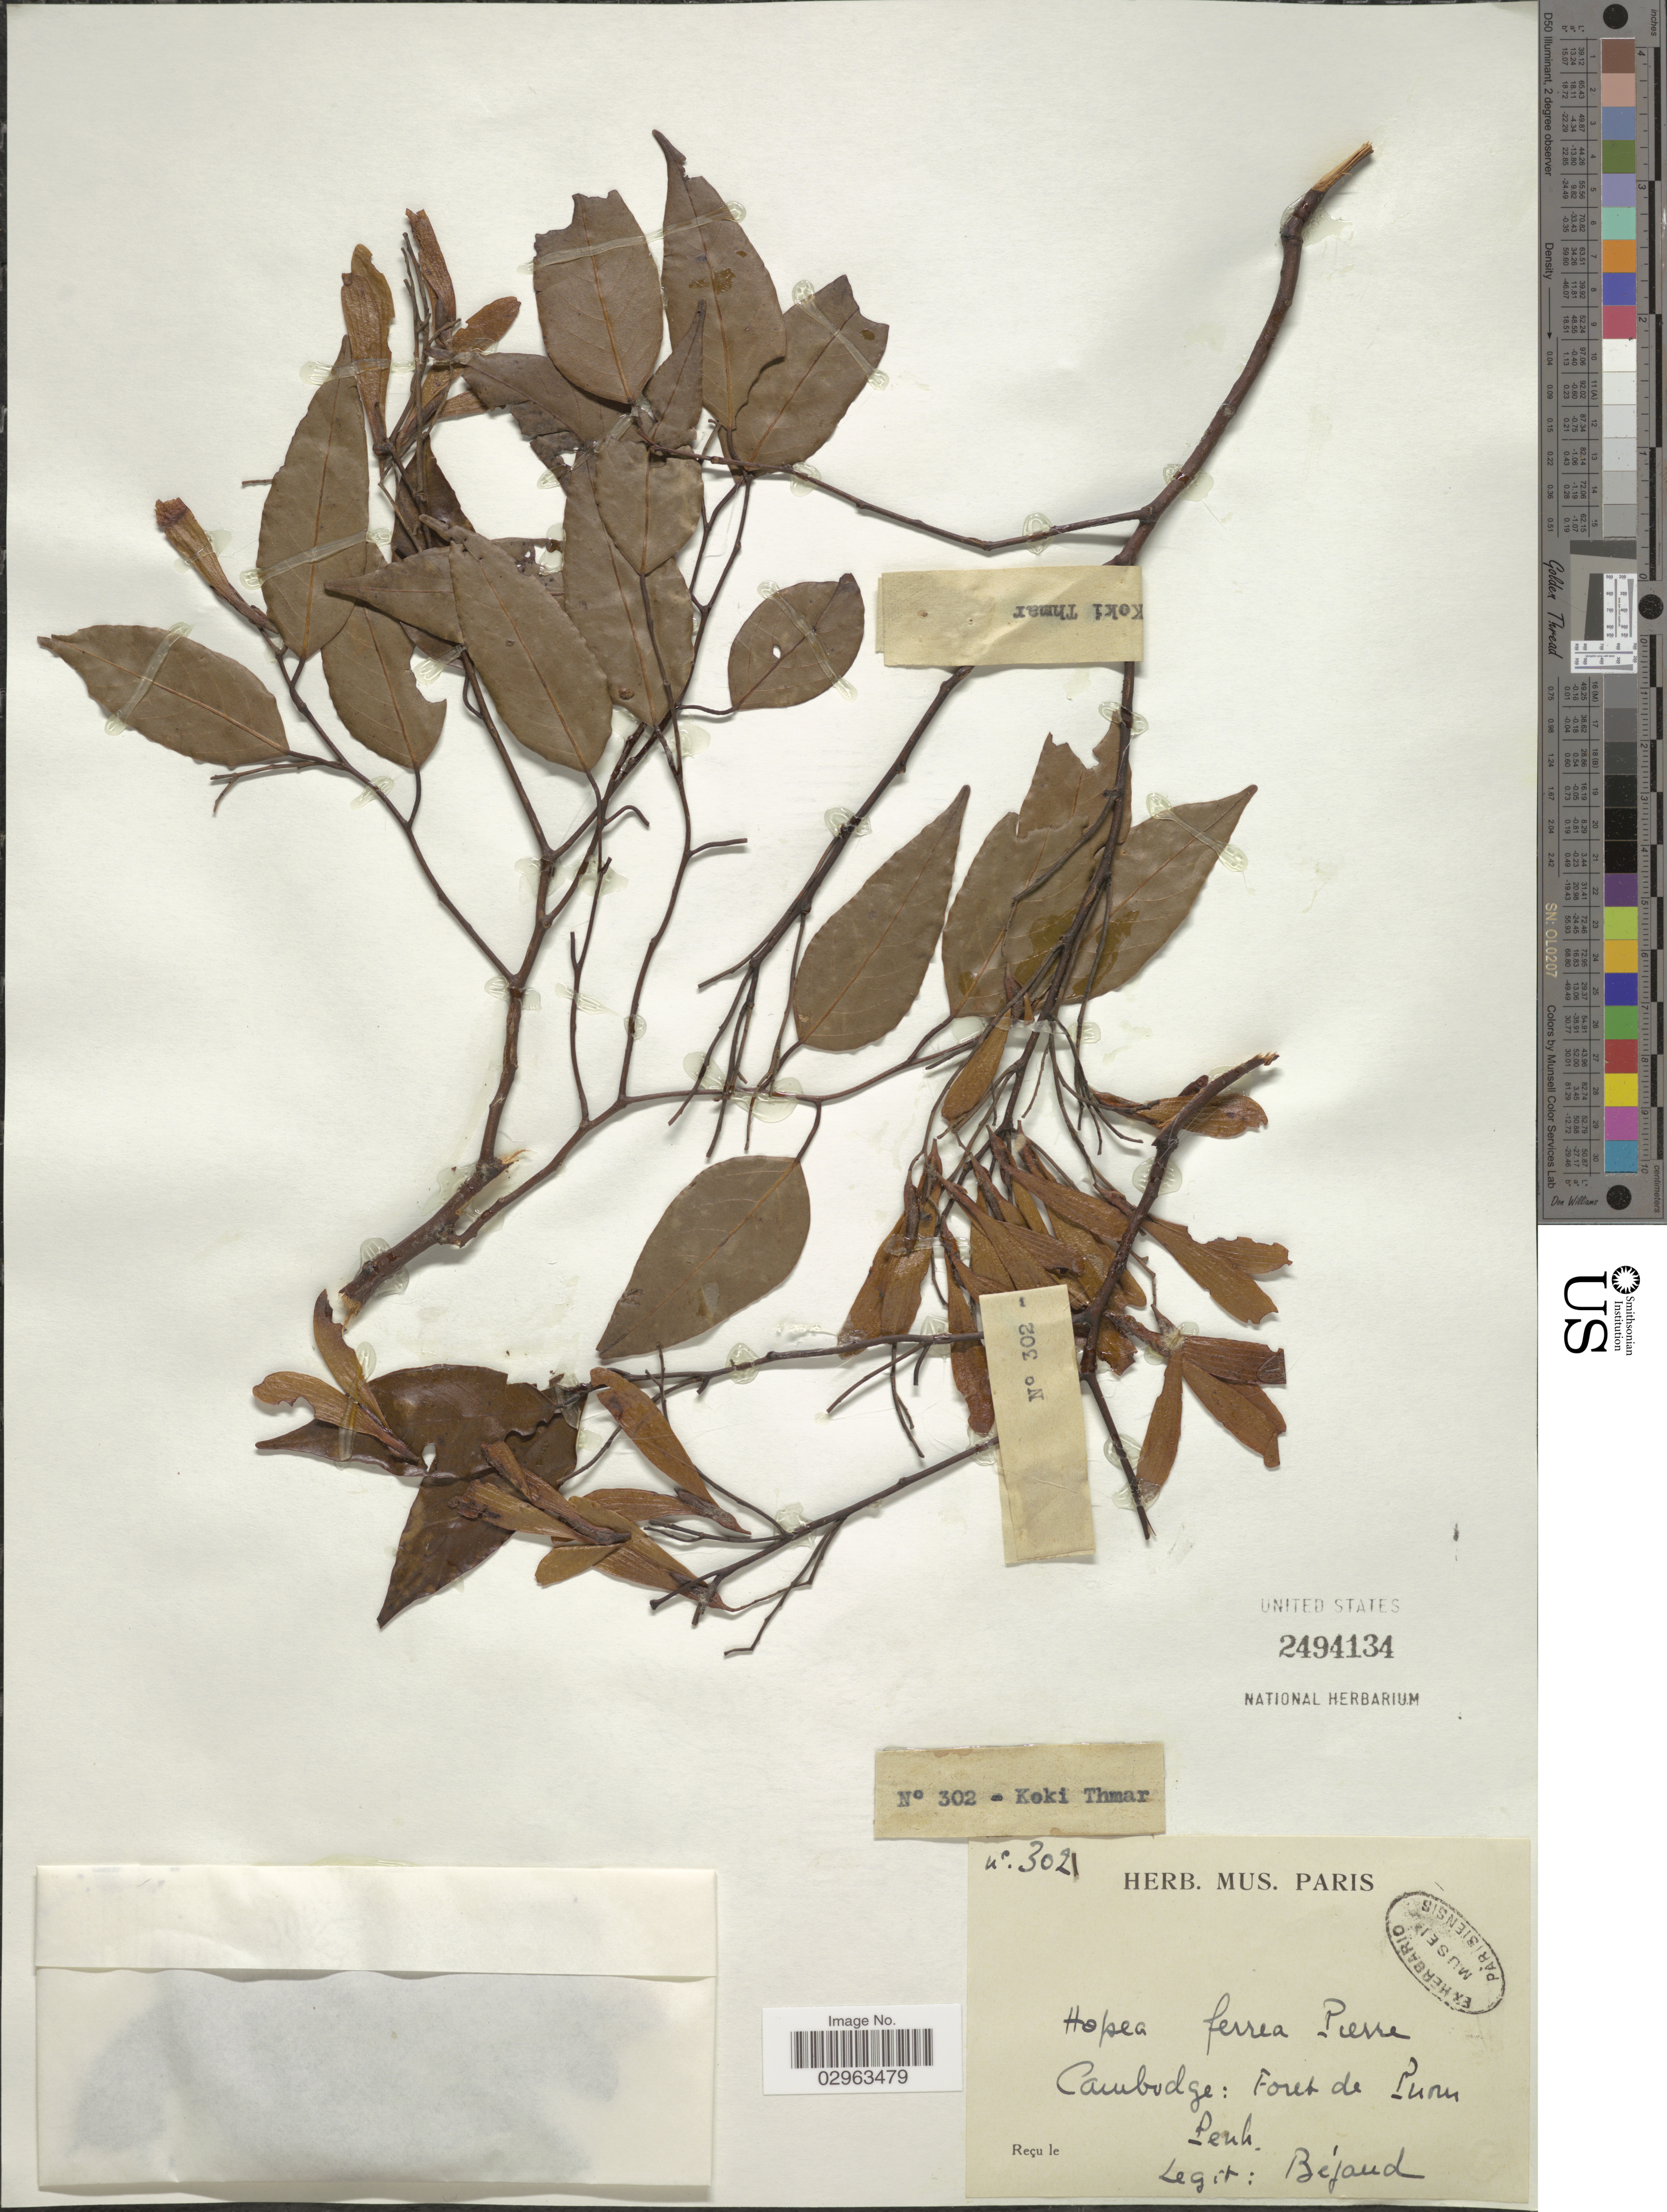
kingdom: Plantae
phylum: Tracheophyta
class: Magnoliopsida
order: Malvales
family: Dipterocarpaceae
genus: Hopea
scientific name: Hopea ferrea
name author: Pierre ex Laness.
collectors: Bejáud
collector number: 3021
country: Cambodia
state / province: Phnom Penh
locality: Foret de Pnom Penh.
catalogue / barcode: US 2494134